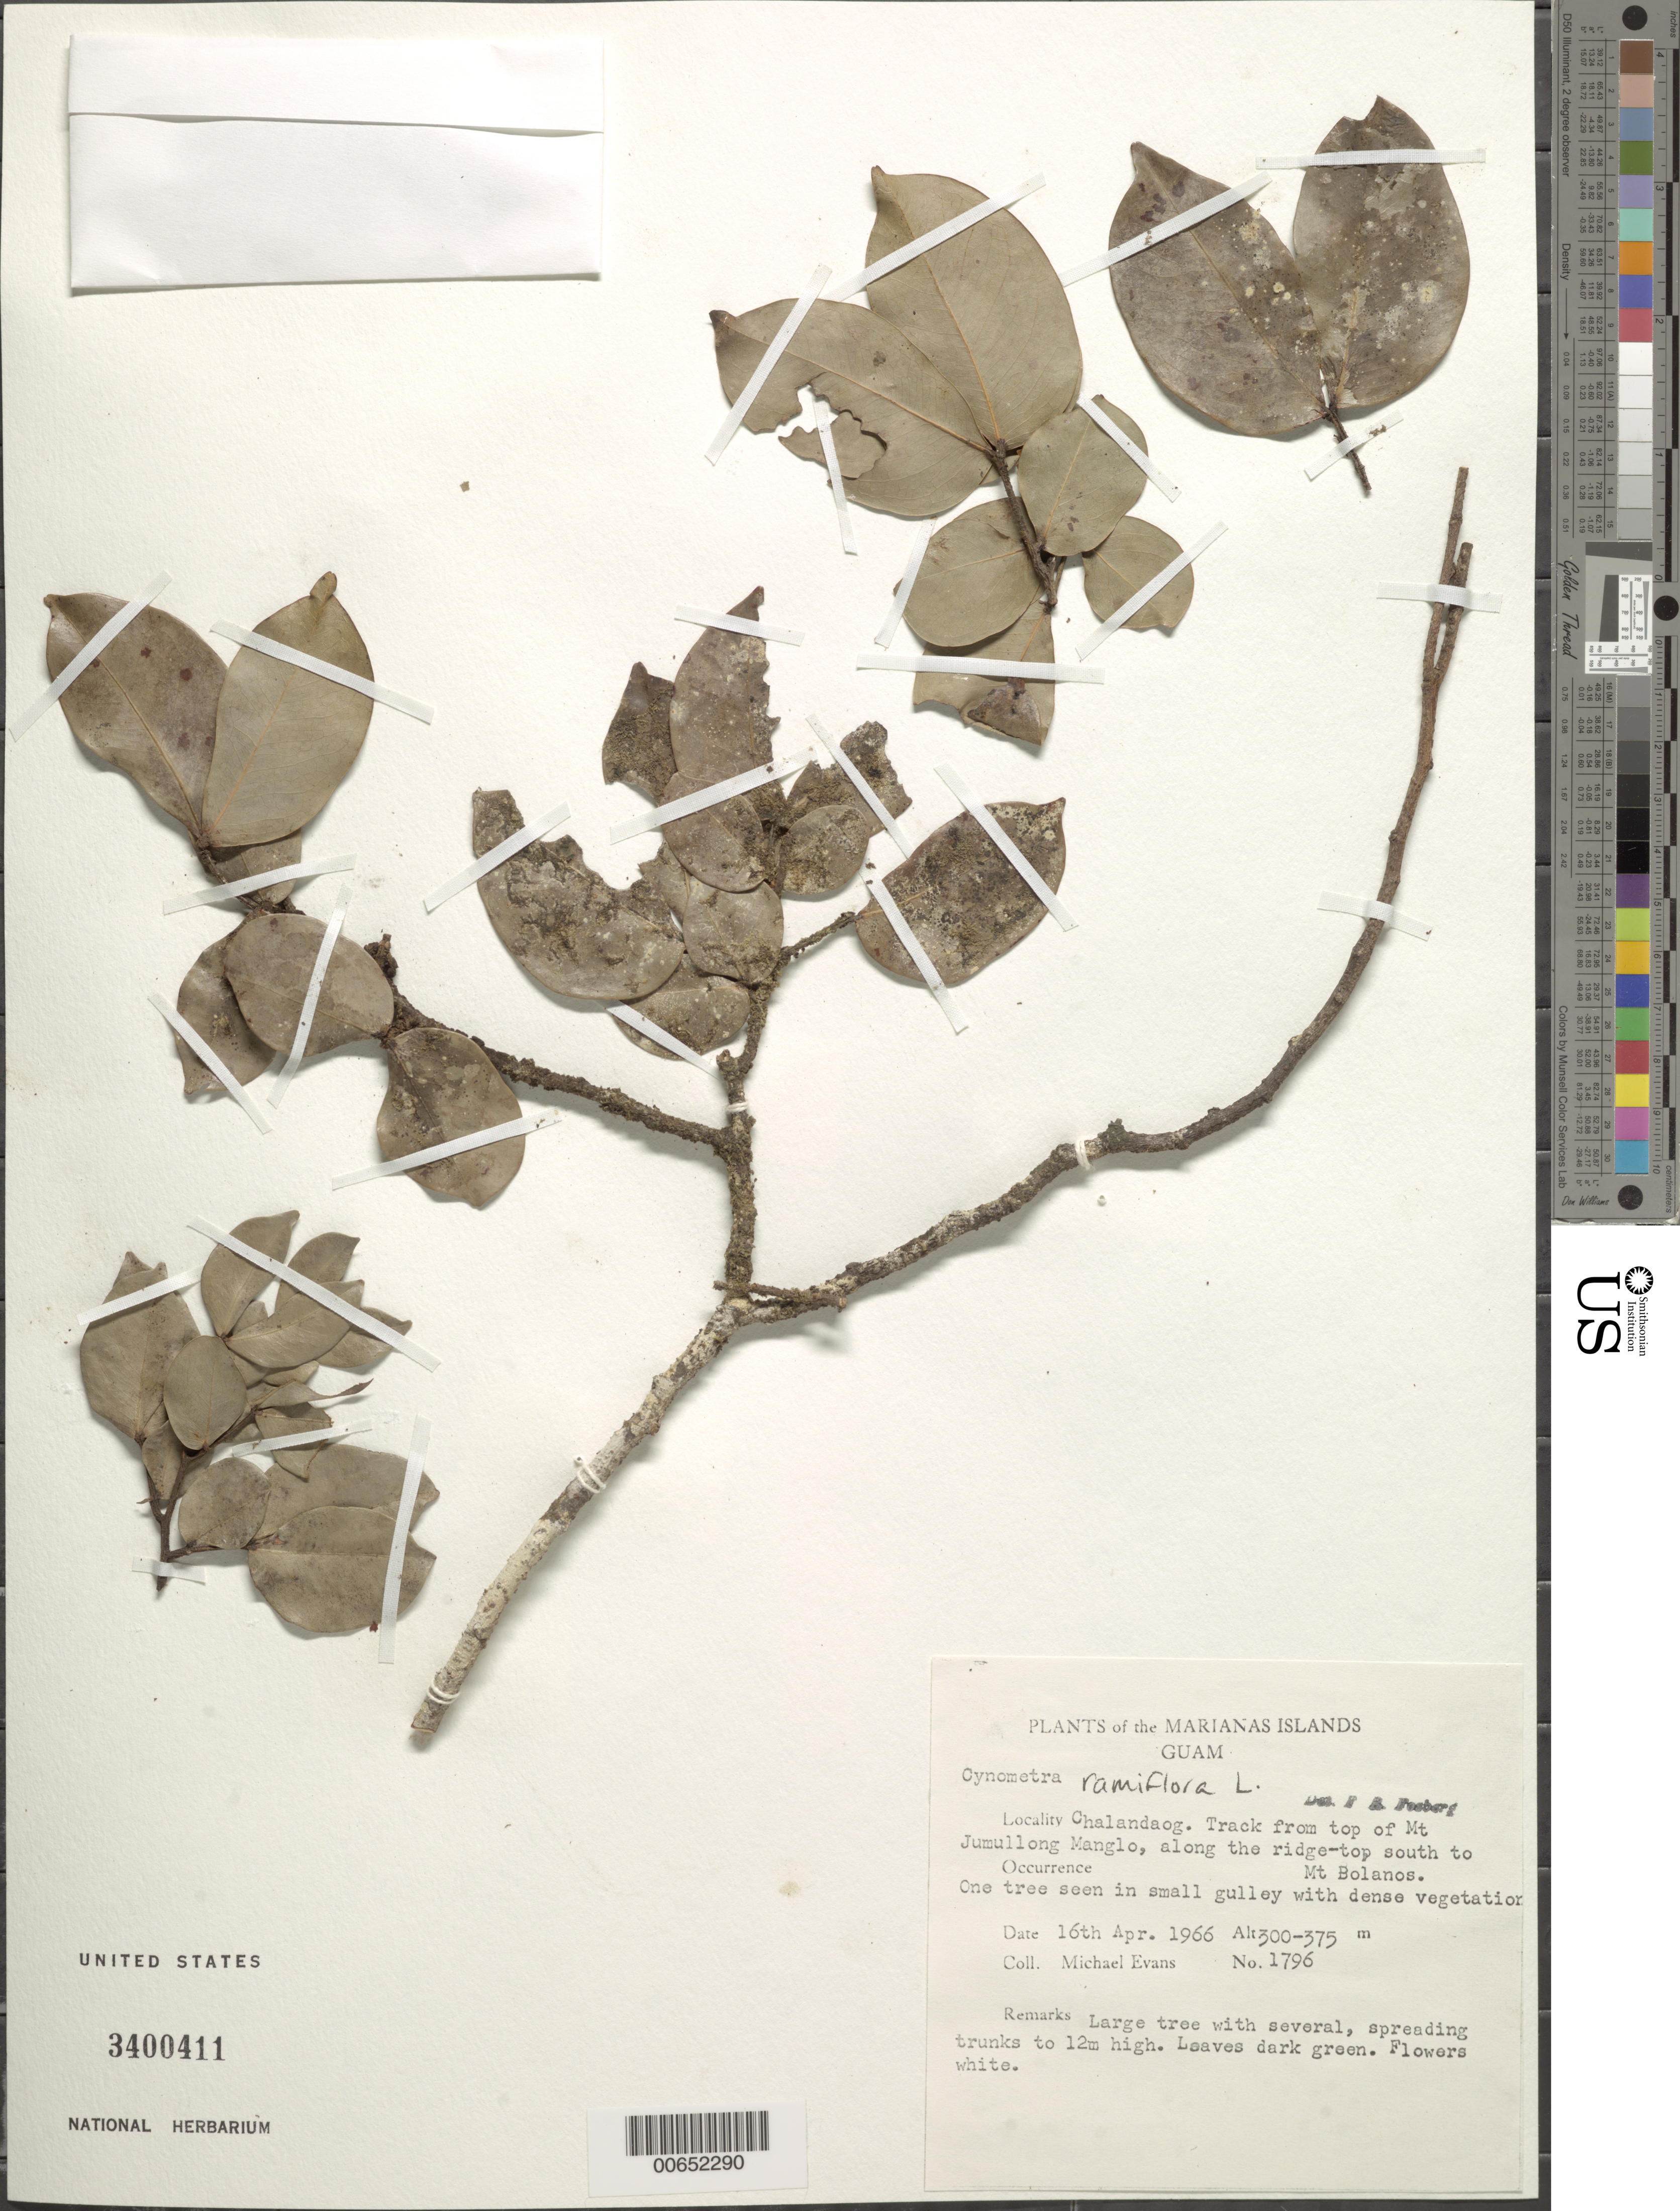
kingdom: Plantae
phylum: Tracheophyta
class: Magnoliopsida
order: Fabales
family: Fabaceae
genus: Cynometra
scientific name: Cynometra ramiflora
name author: L.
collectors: M. Evans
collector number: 1796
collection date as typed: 16 Apr 1966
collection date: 1966-04-16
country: Guam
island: Guam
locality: Chalandaog, top of Mt. Jumullong Manglo, along ridge top south to Mt. Bolanos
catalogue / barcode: US 3400411